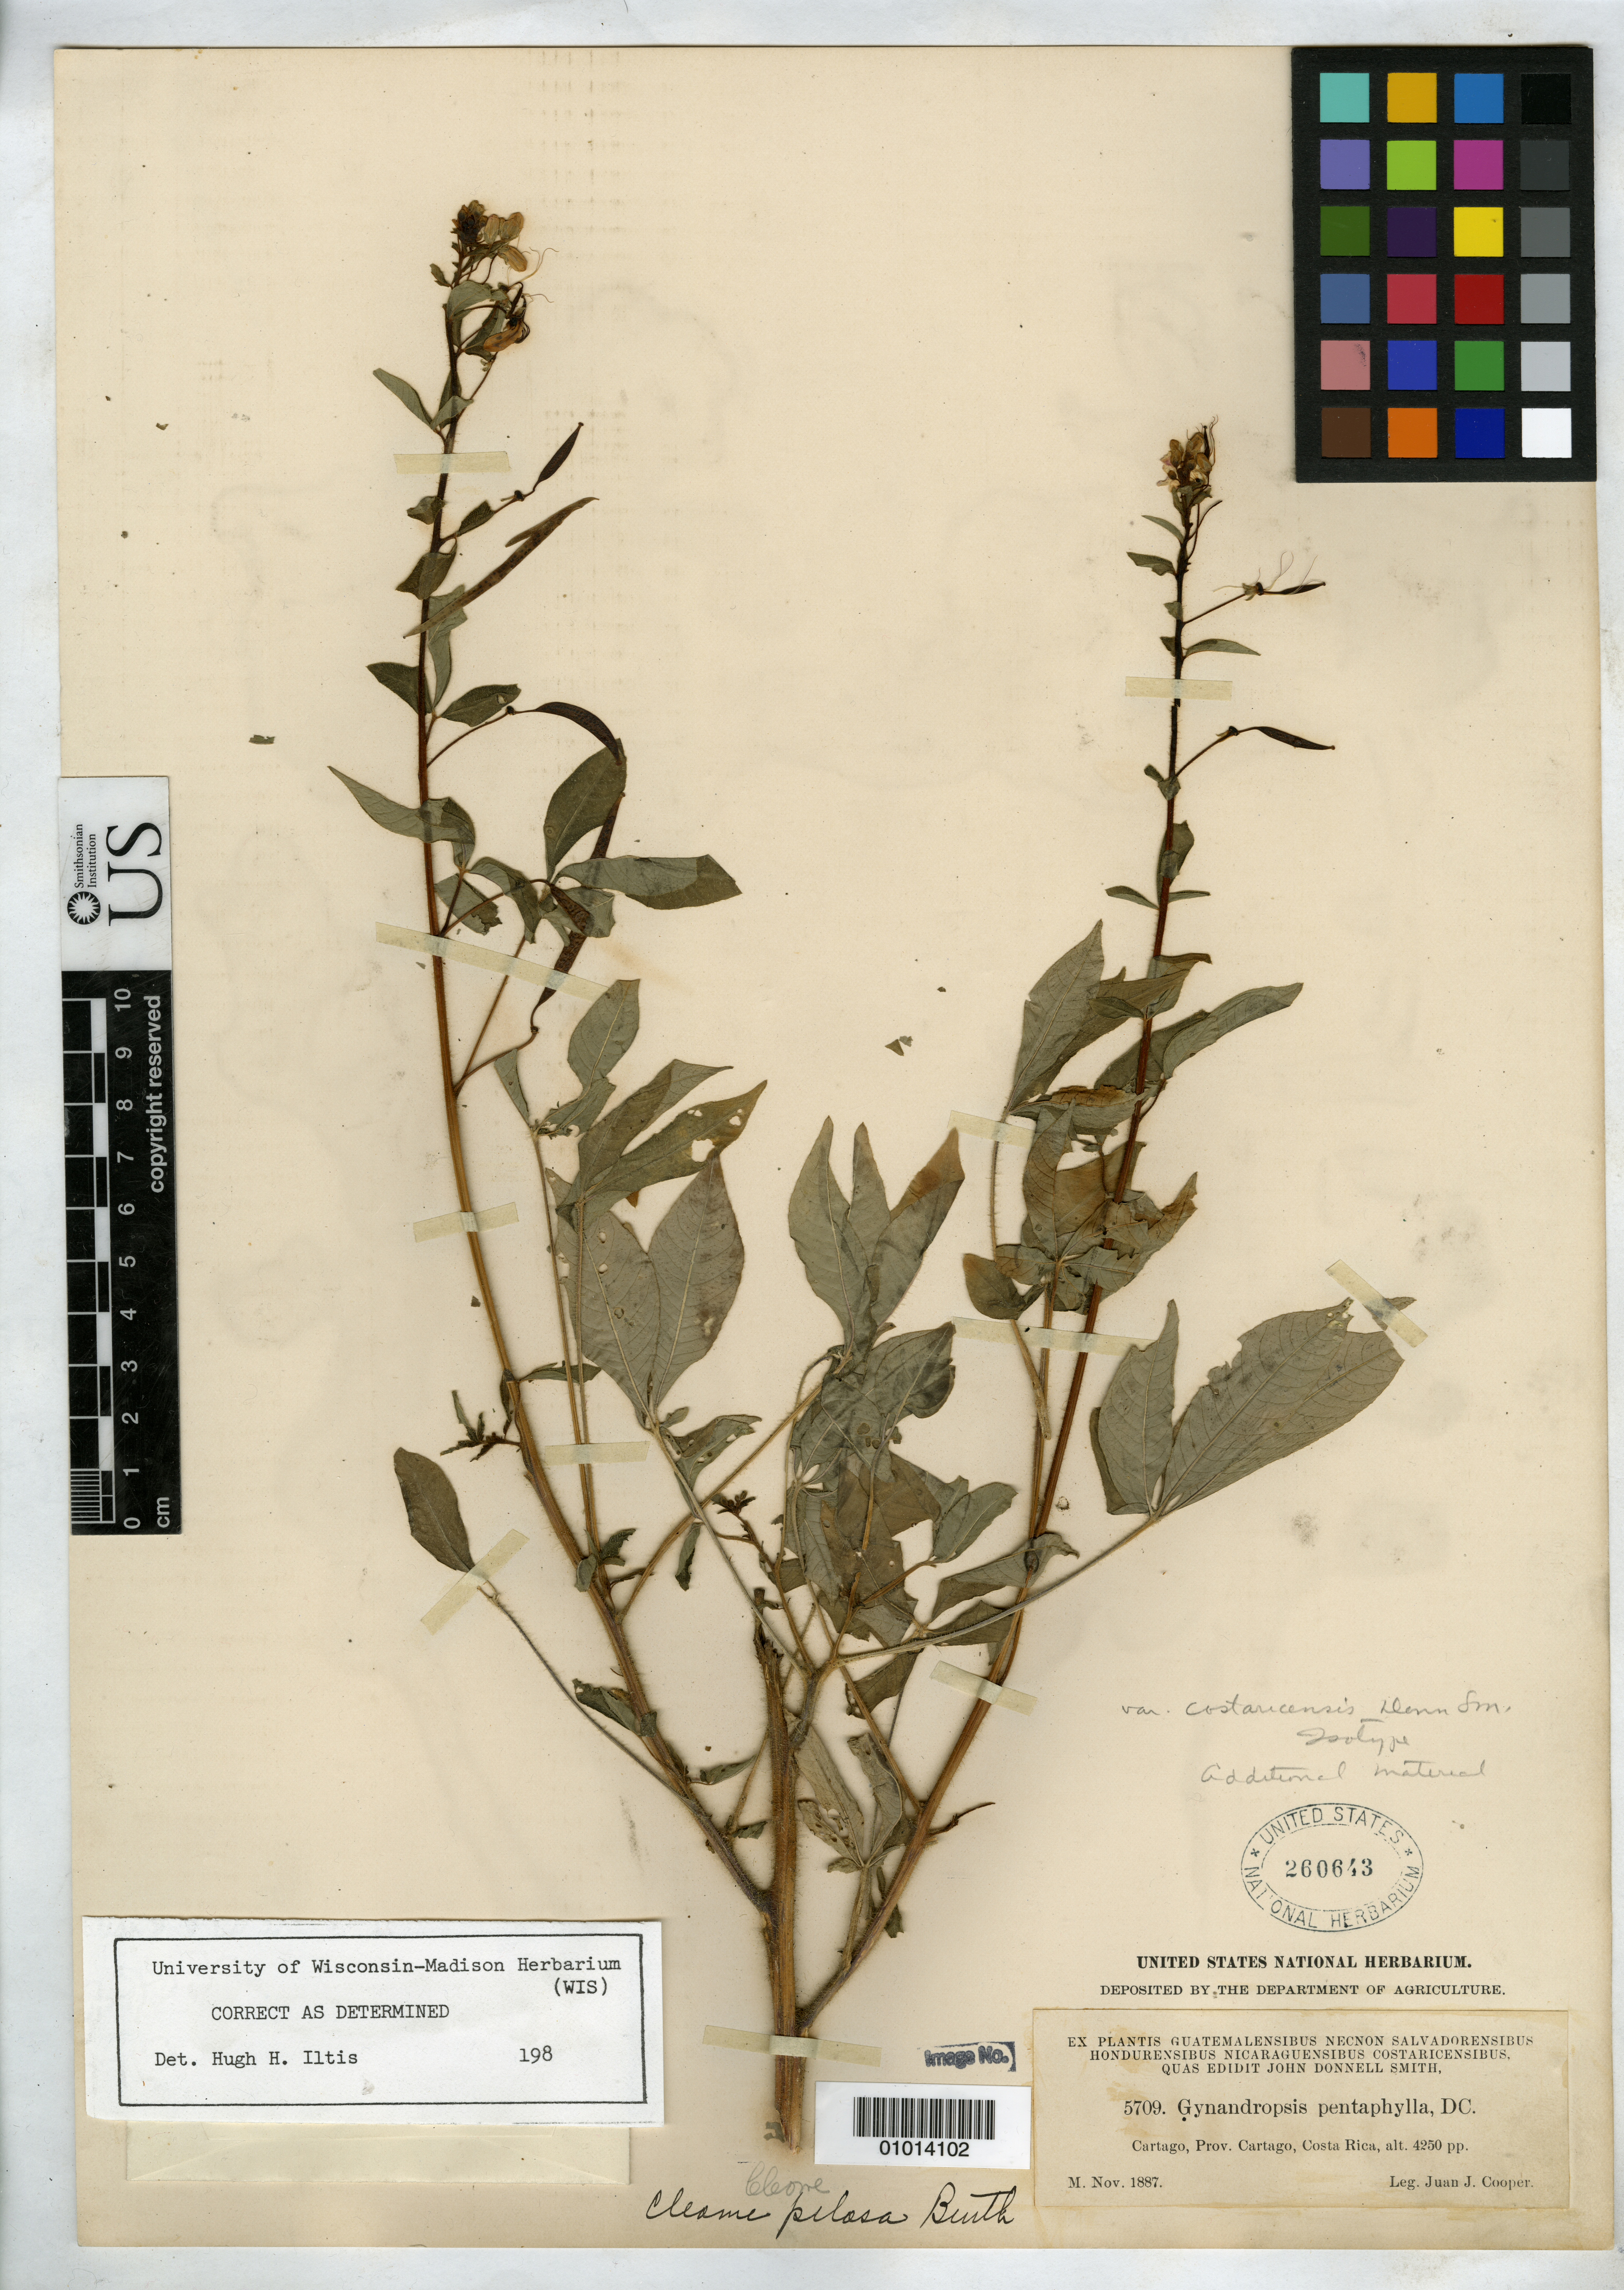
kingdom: Plantae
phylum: Tracheophyta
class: Magnoliopsida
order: Brassicales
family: Cleomaceae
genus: Cleome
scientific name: Cleome pilosa var. costaricensis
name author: Donn. Sm.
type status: Syntype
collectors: J. J. Cooper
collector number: J.D.S. 5709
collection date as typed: Nov 1887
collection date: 1887-11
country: Costa Rica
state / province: Cartago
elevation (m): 1295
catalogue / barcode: US 260643